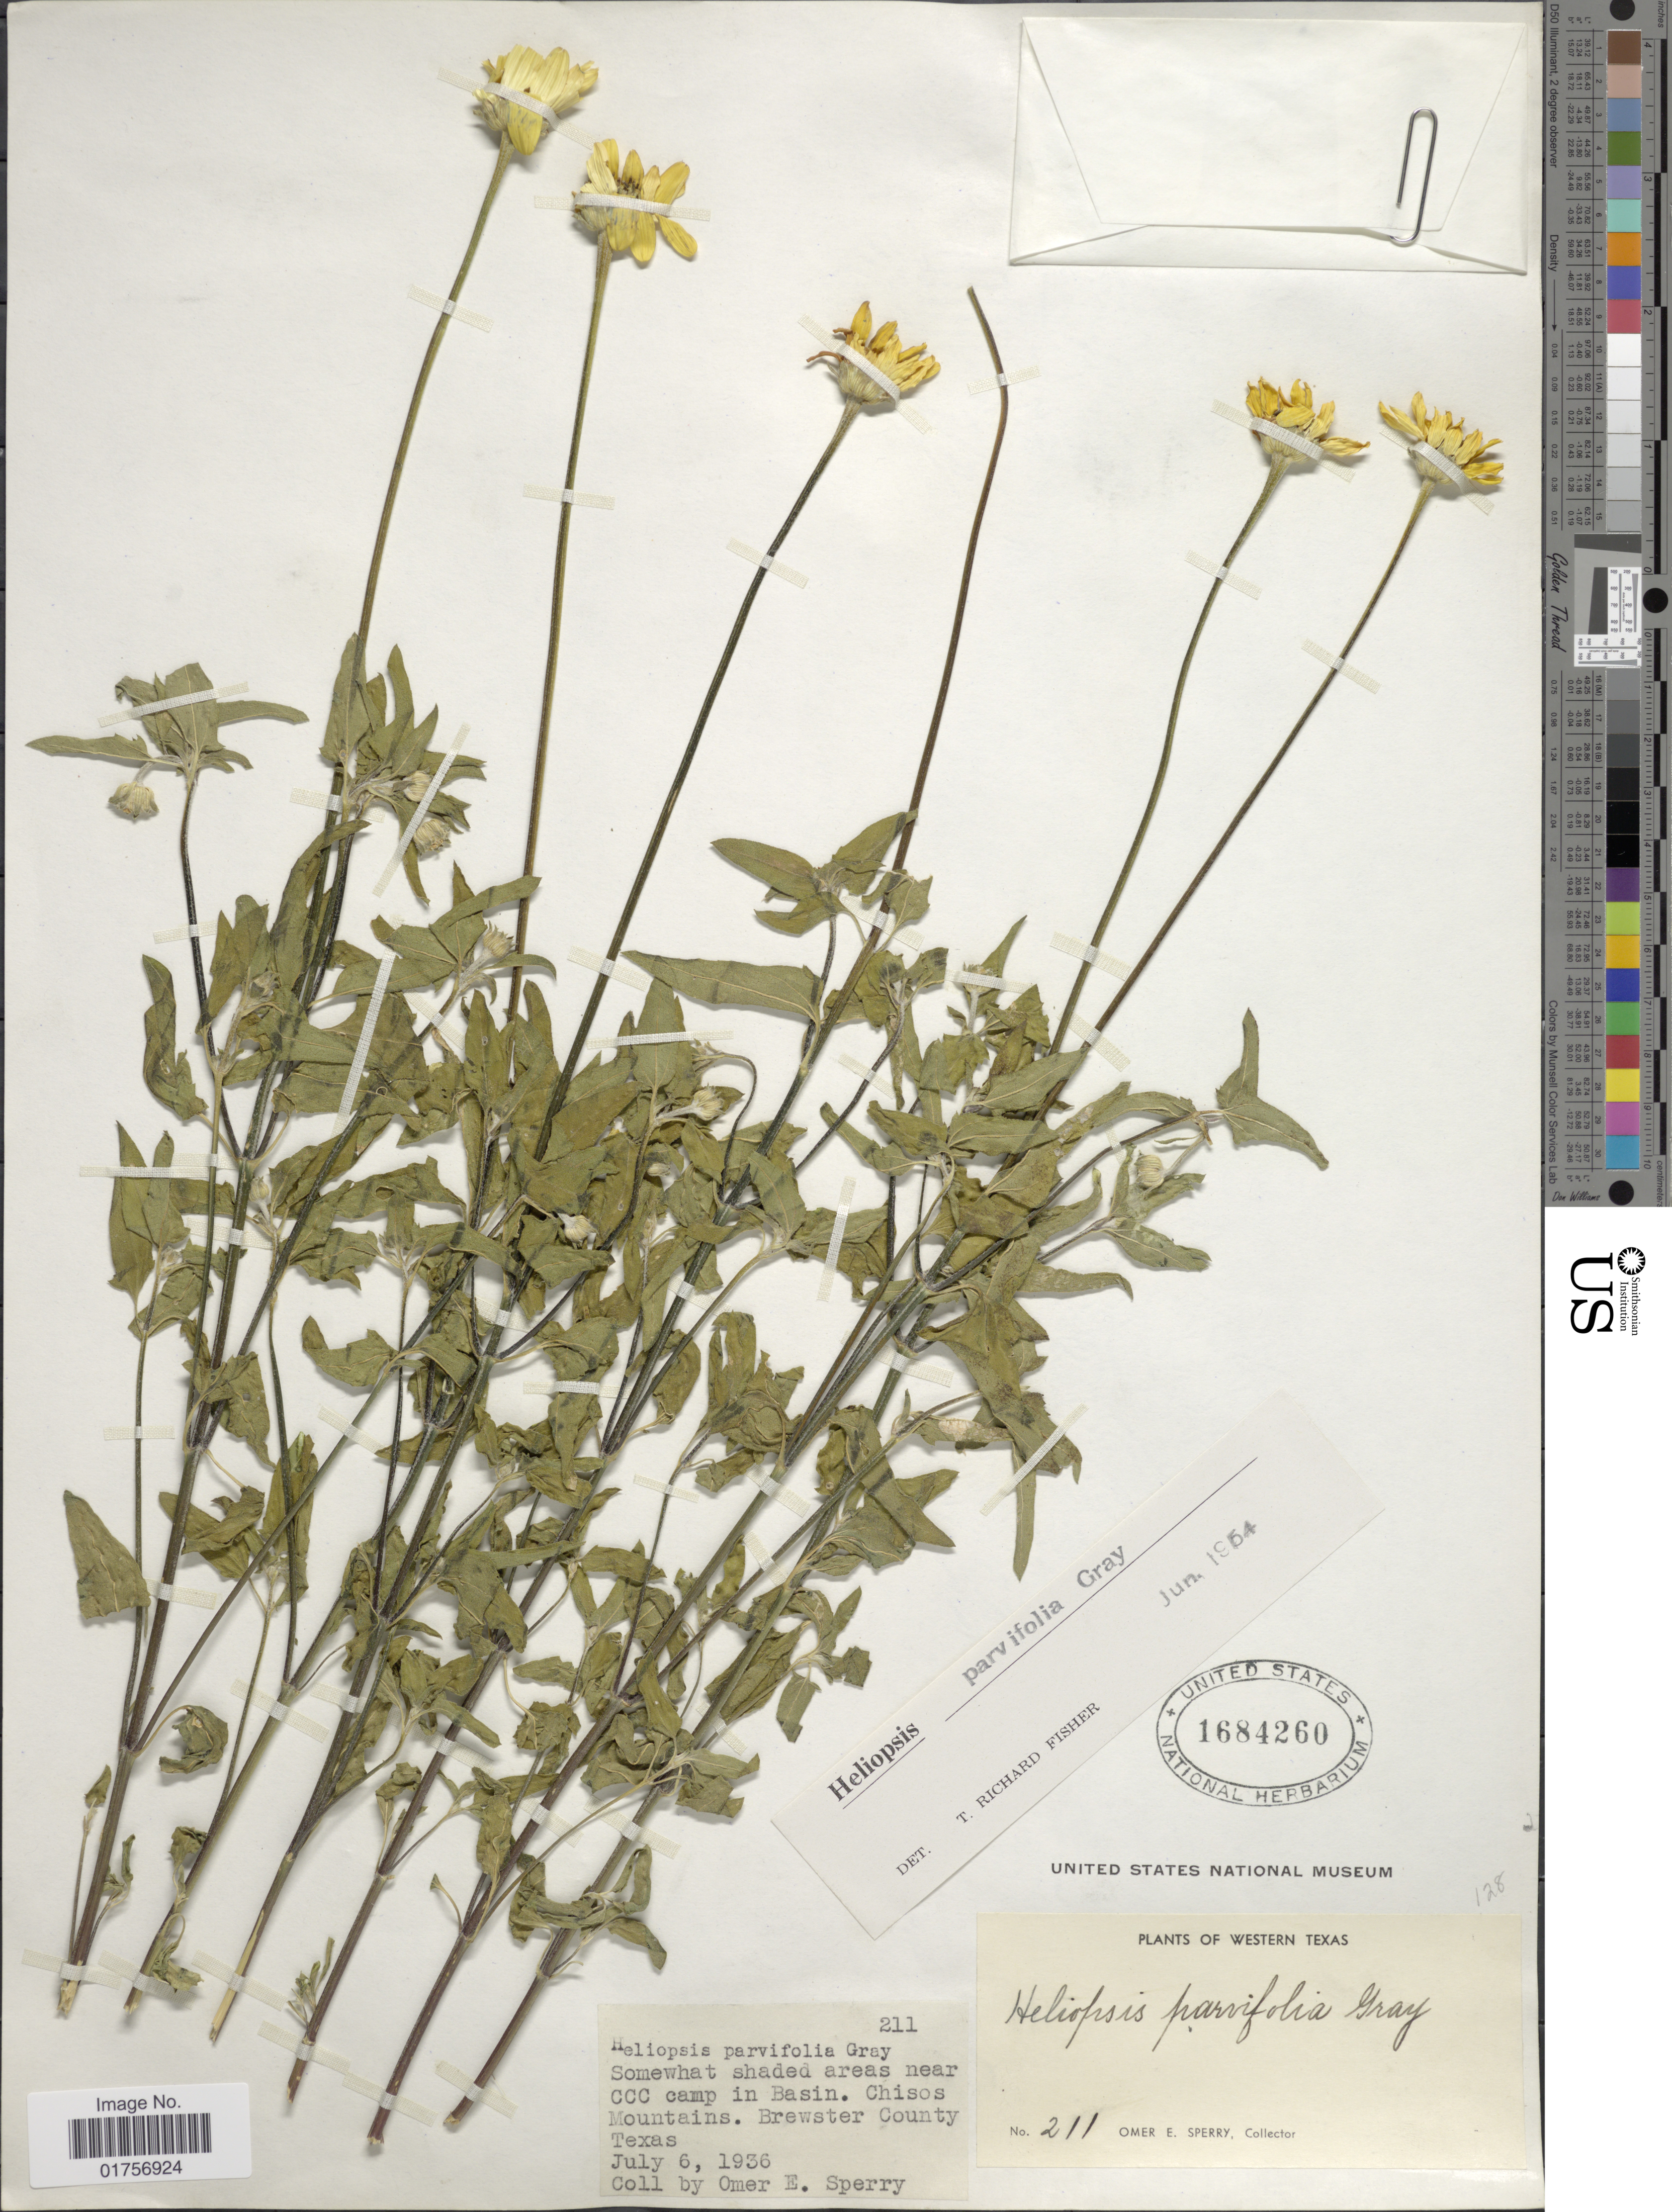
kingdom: Plantae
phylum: Tracheophyta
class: Magnoliopsida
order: Asterales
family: Asteraceae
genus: Heliopsis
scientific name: Heliopsis parvifolia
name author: A. Gray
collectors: O. E. Sperry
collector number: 211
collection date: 1936-07-06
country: United States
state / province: Texas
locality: Western Texas. near CCC camp in Basin. Chisos Mountains. Brewster County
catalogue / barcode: US 1684260